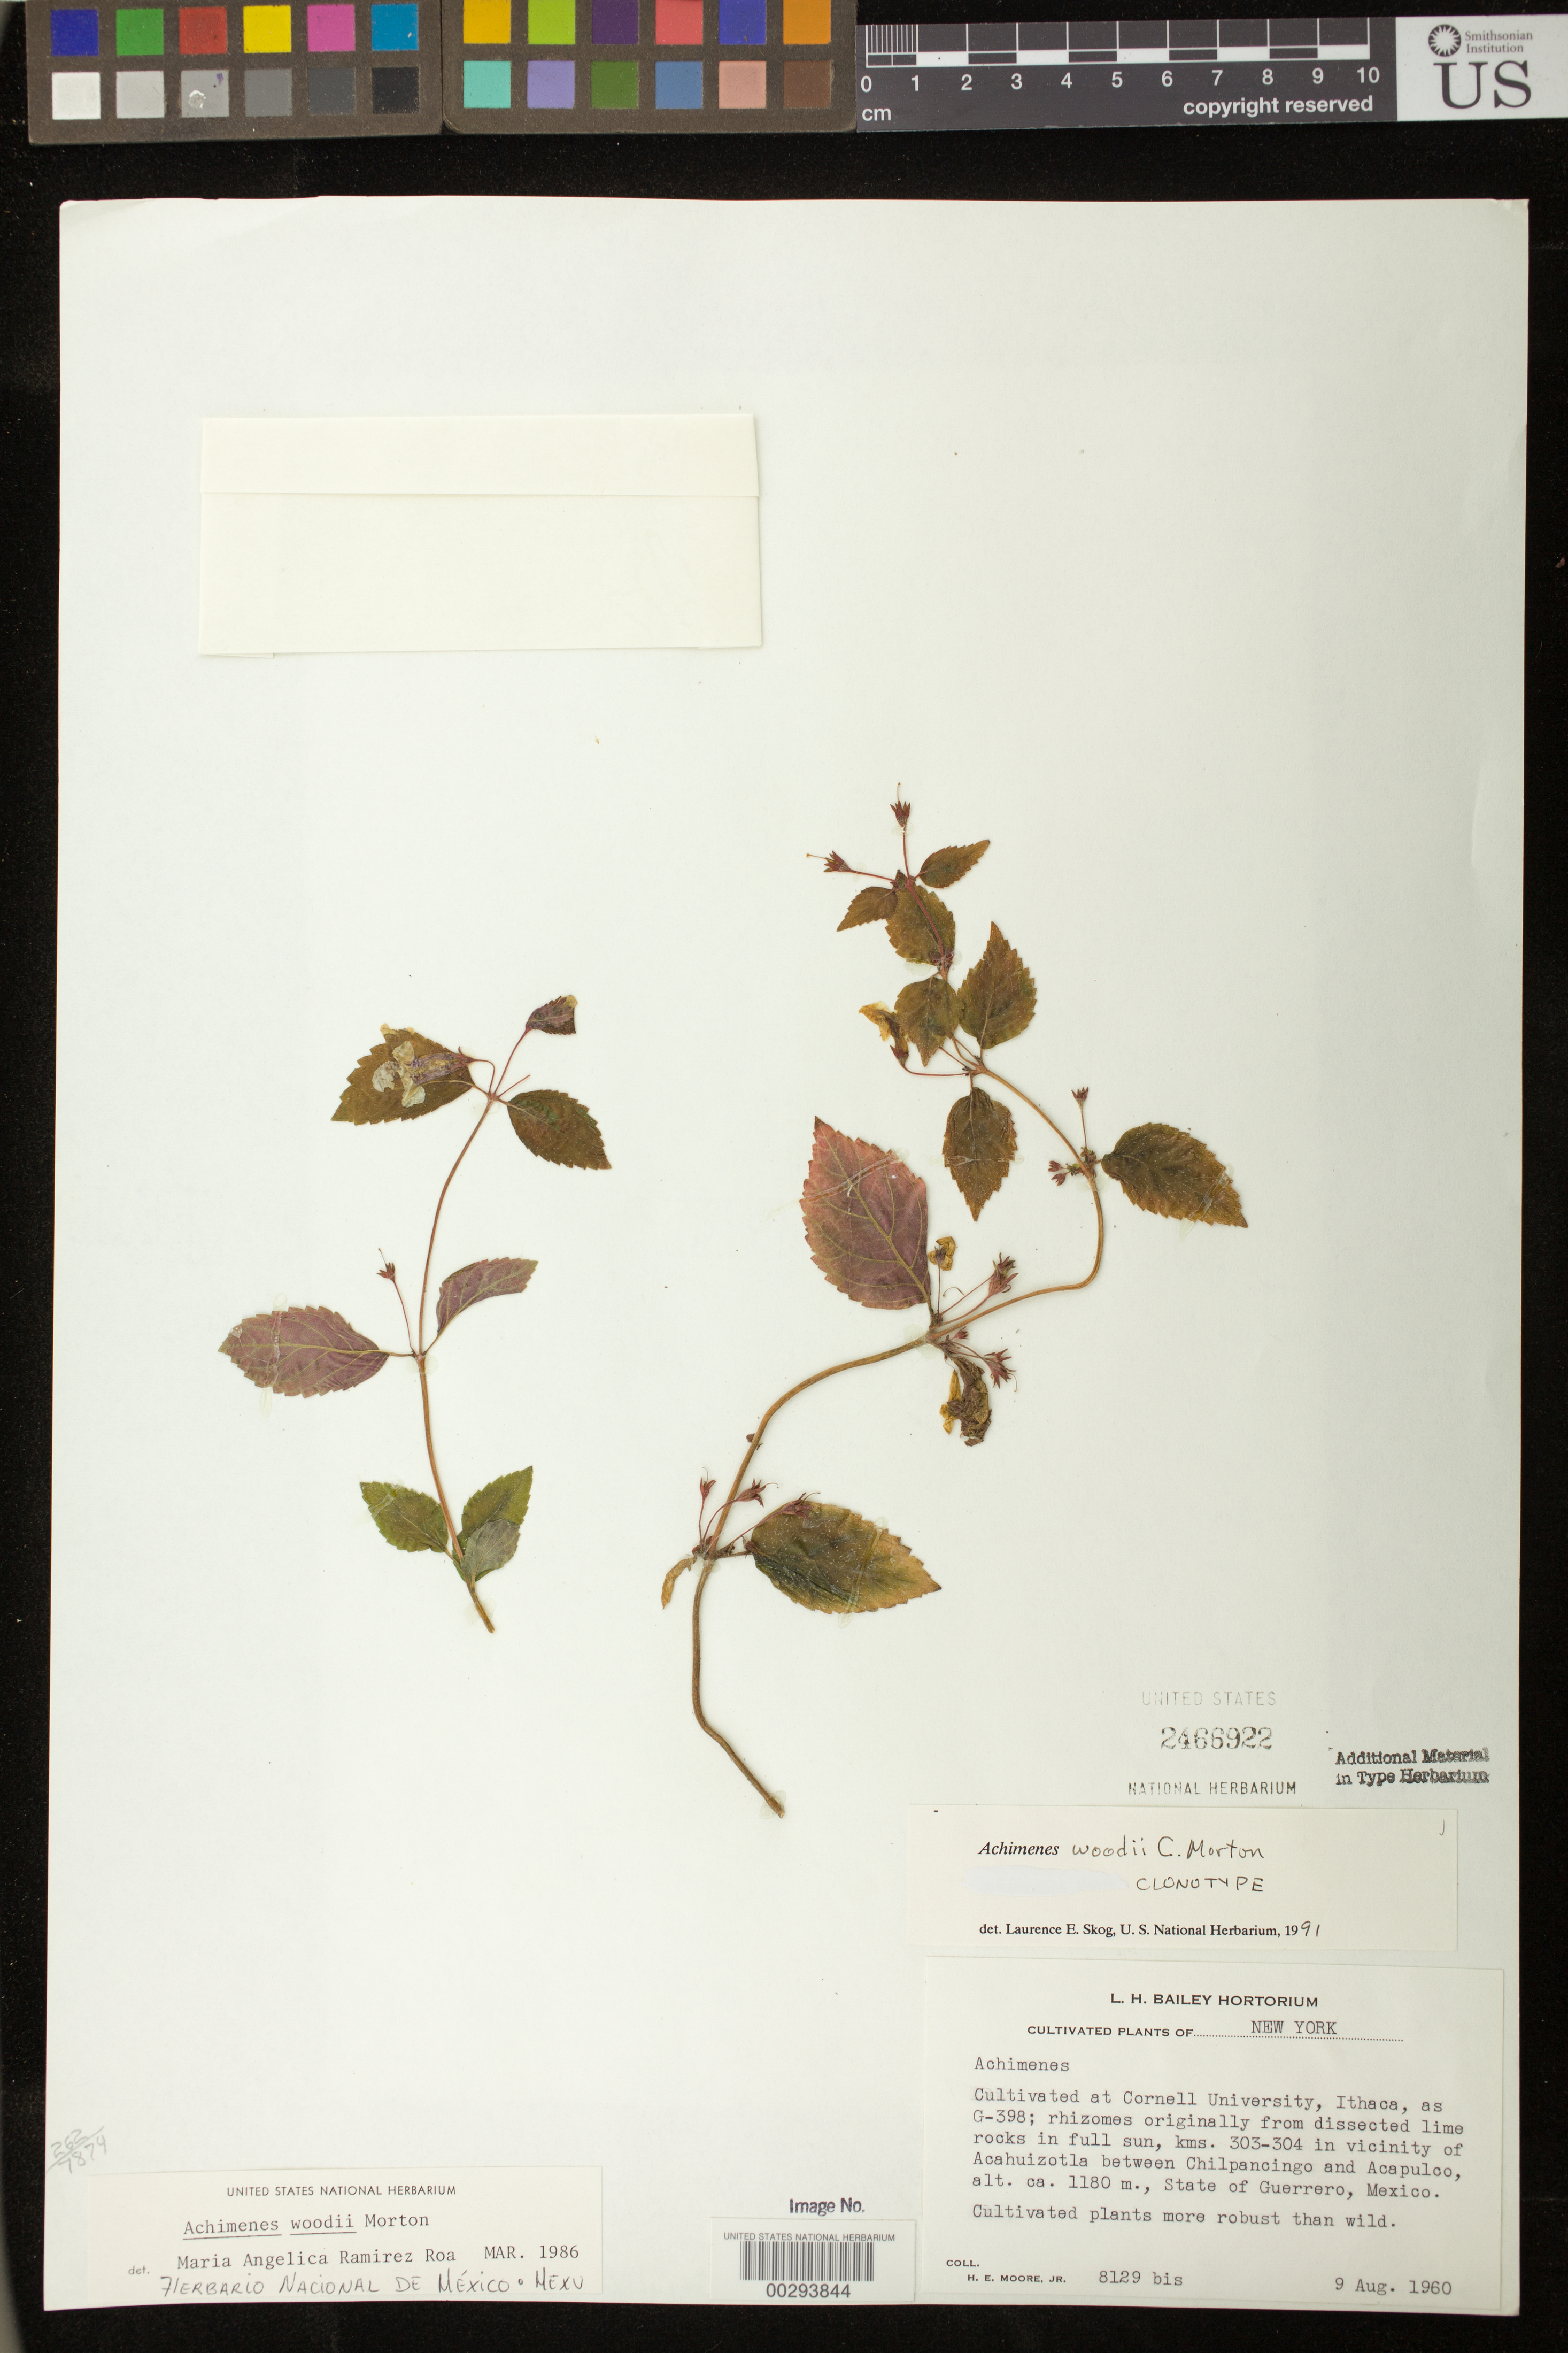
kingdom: Plantae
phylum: Tracheophyta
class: Magnoliopsida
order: Lamiales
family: Gesneriaceae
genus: Achimenes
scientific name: Achimenes woodii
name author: C.V. Morton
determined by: Skog, Laurence E.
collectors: H. E. Moore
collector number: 8129 bis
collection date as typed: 09 Aug 1960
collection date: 1960-08-09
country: Mexico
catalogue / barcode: US 2466922